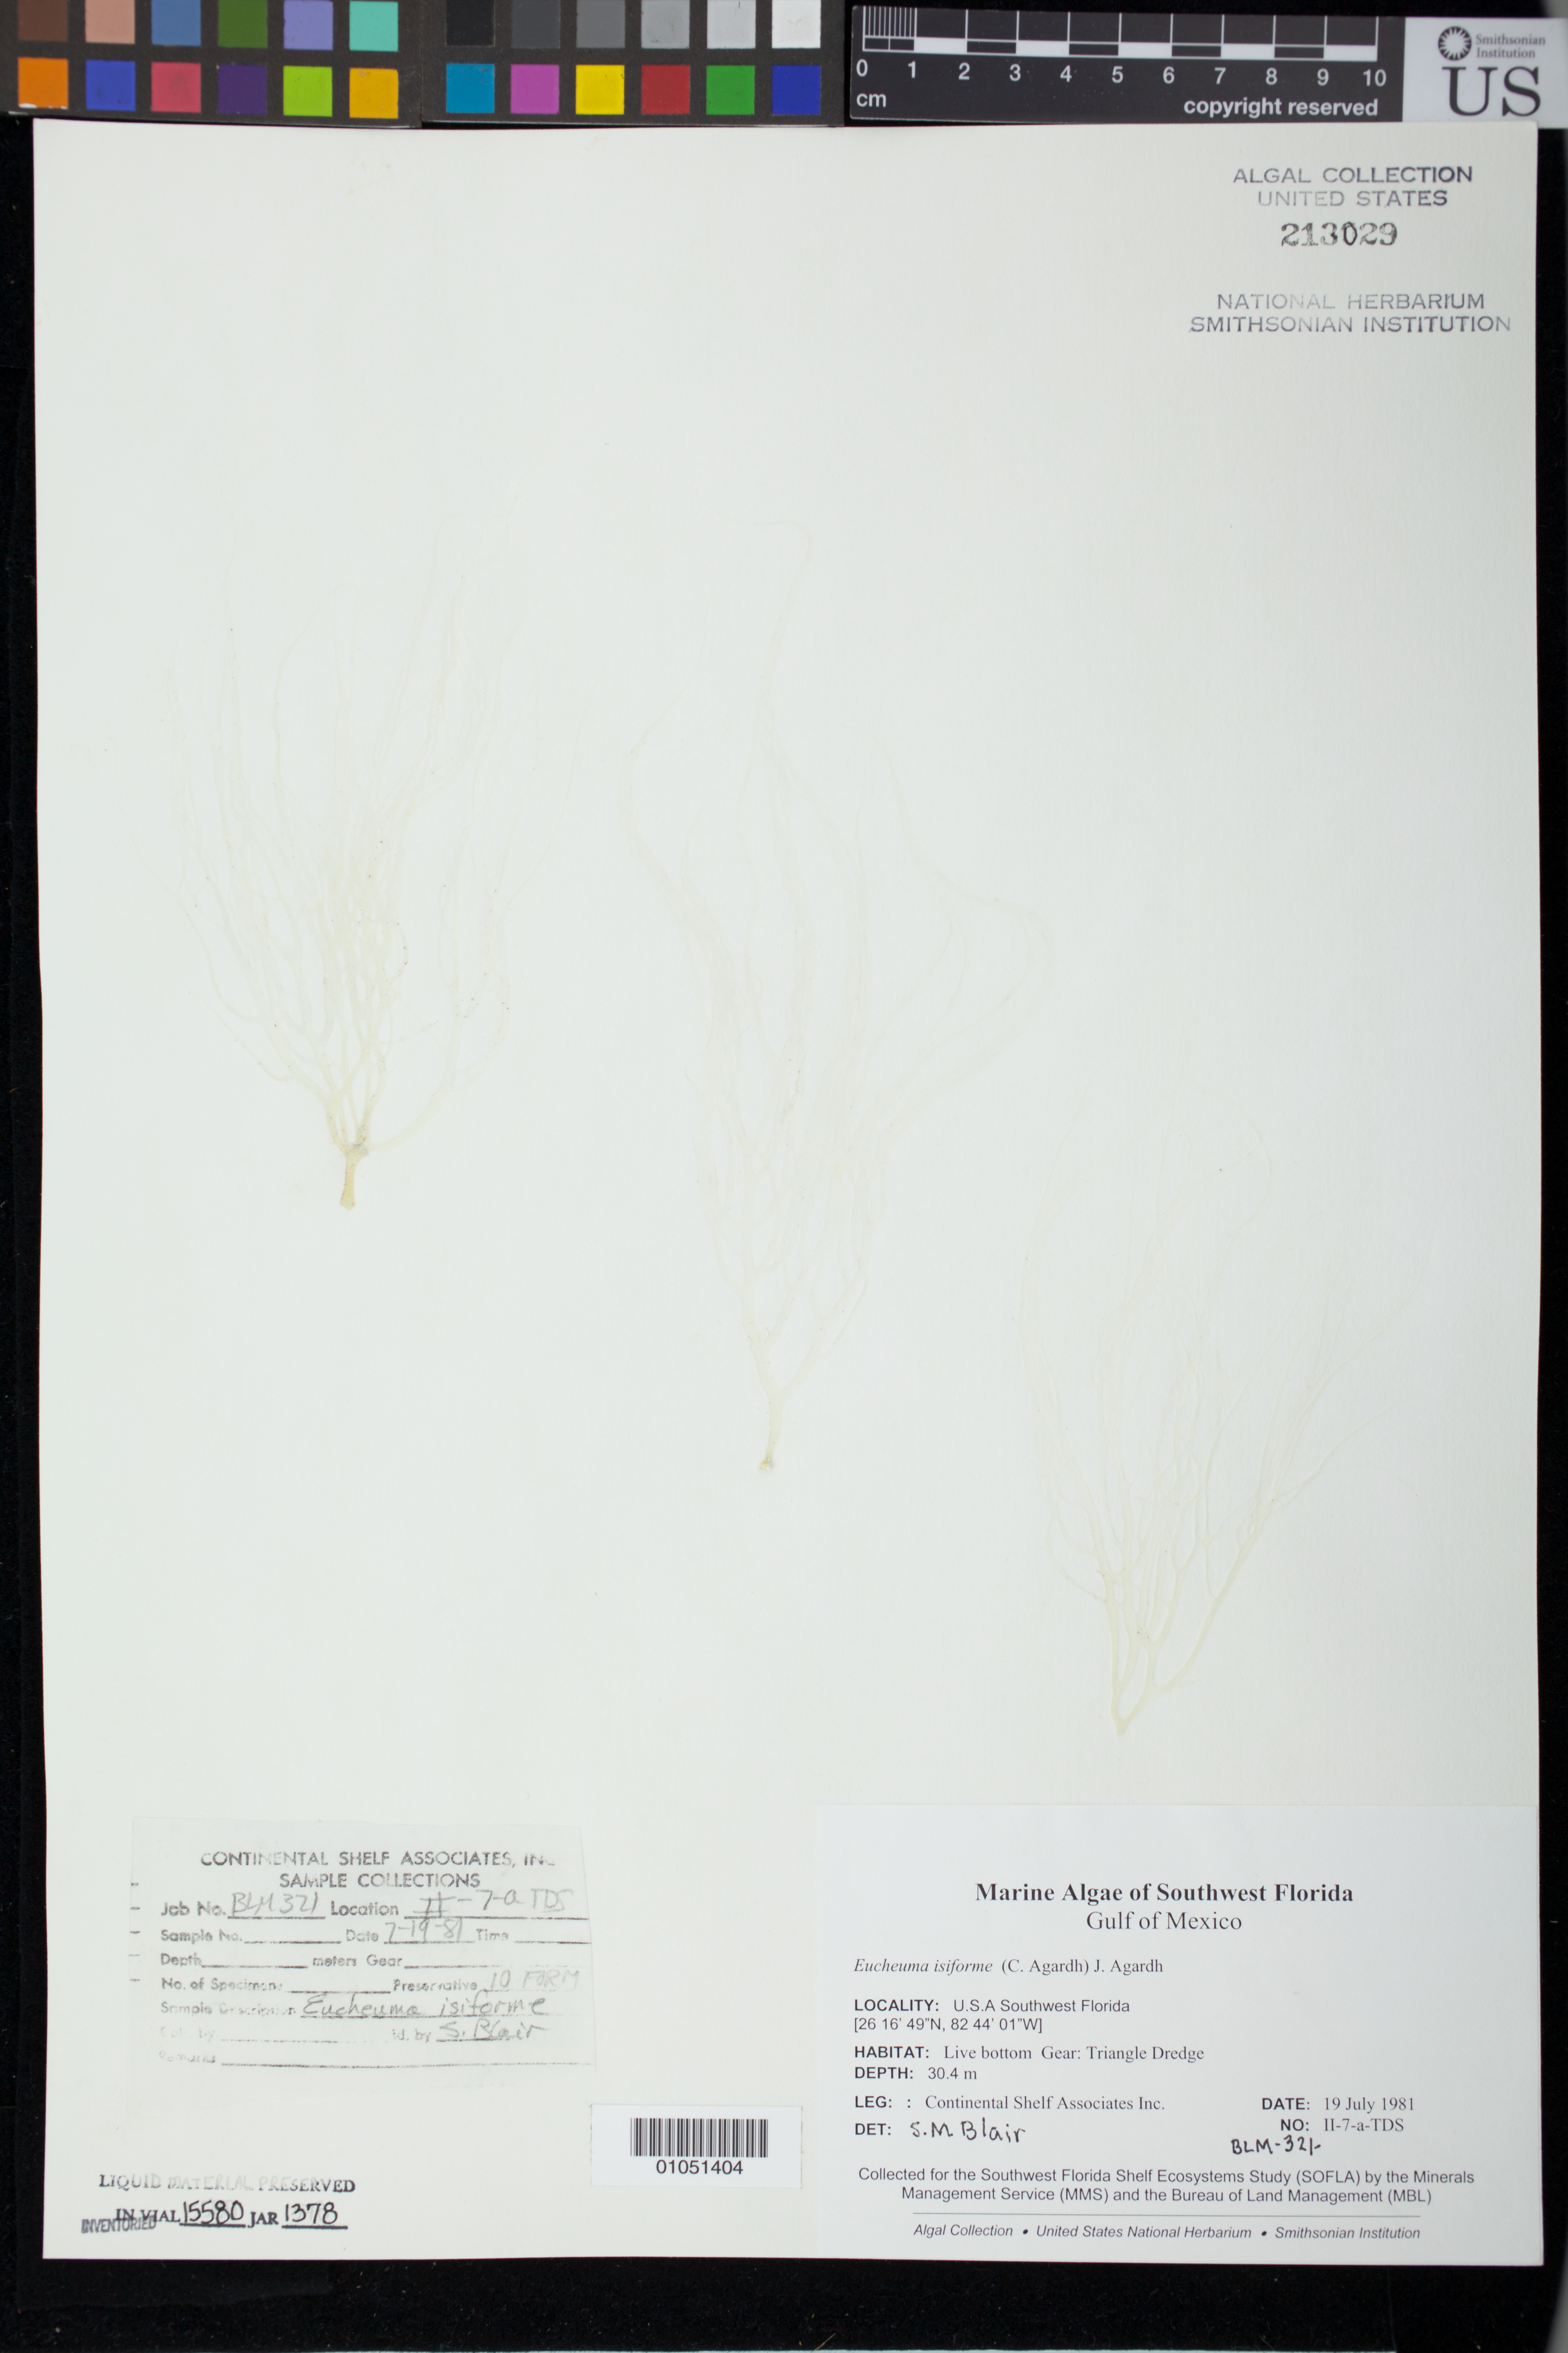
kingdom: Plantae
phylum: Rhodophyta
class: Florideophyceae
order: Gigartinales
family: Solieriaceae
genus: Eucheumatopsis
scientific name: Eucheumatopsis isiformis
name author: (C. Agardh) M.L. Núñez-Resendiz et al.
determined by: Algae name updating Project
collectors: Continental Shelf Associates for the MMS/BLM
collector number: BLM-321-II-7-A-TDS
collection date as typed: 19 Jul 1981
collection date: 1981-07-19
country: United States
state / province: Florida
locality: Gulf of Mexico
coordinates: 26 16'49"N, 82 44'01"W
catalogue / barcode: US 213029